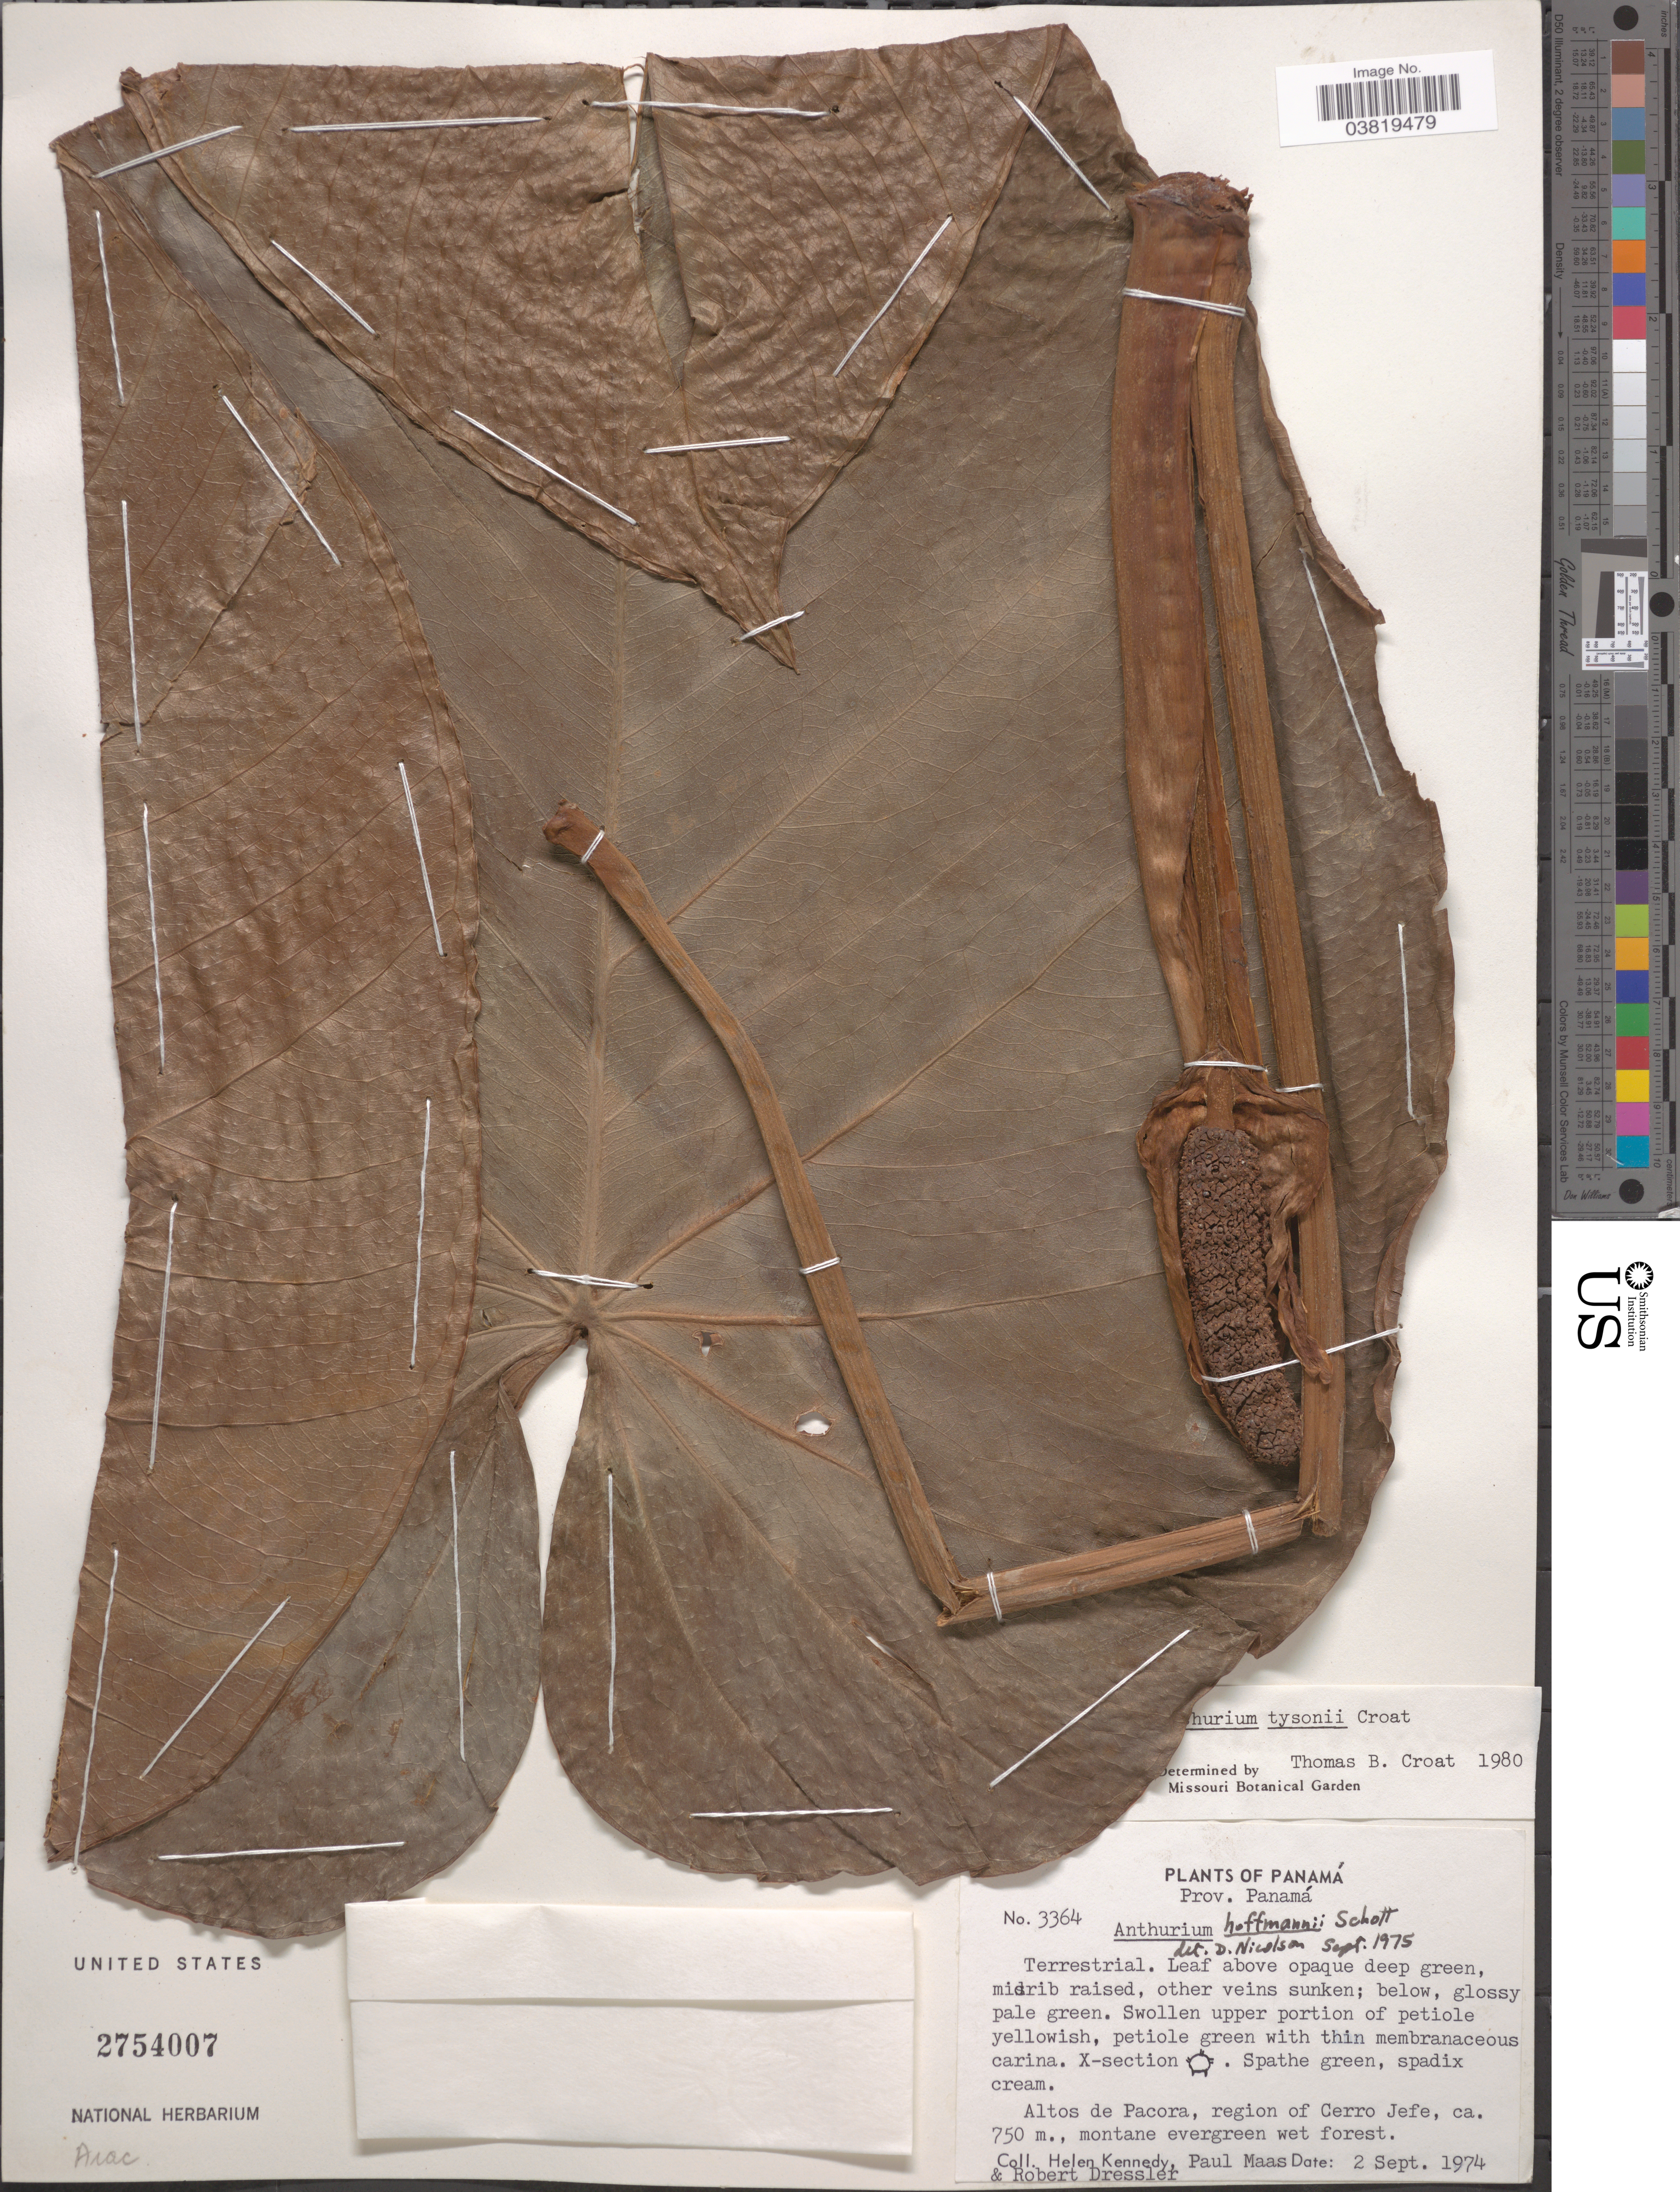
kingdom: Plantae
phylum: Tracheophyta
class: Liliopsida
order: Alismatales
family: Araceae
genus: Anthurium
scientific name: Anthurium tysonii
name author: Croat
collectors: H. Kennedy, P. Maas & R. Dressler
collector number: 3364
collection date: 1974-09-02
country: Panama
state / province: Panamá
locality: Altos de Pacora, region of Cerro Jefe.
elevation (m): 750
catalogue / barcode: US 2754007